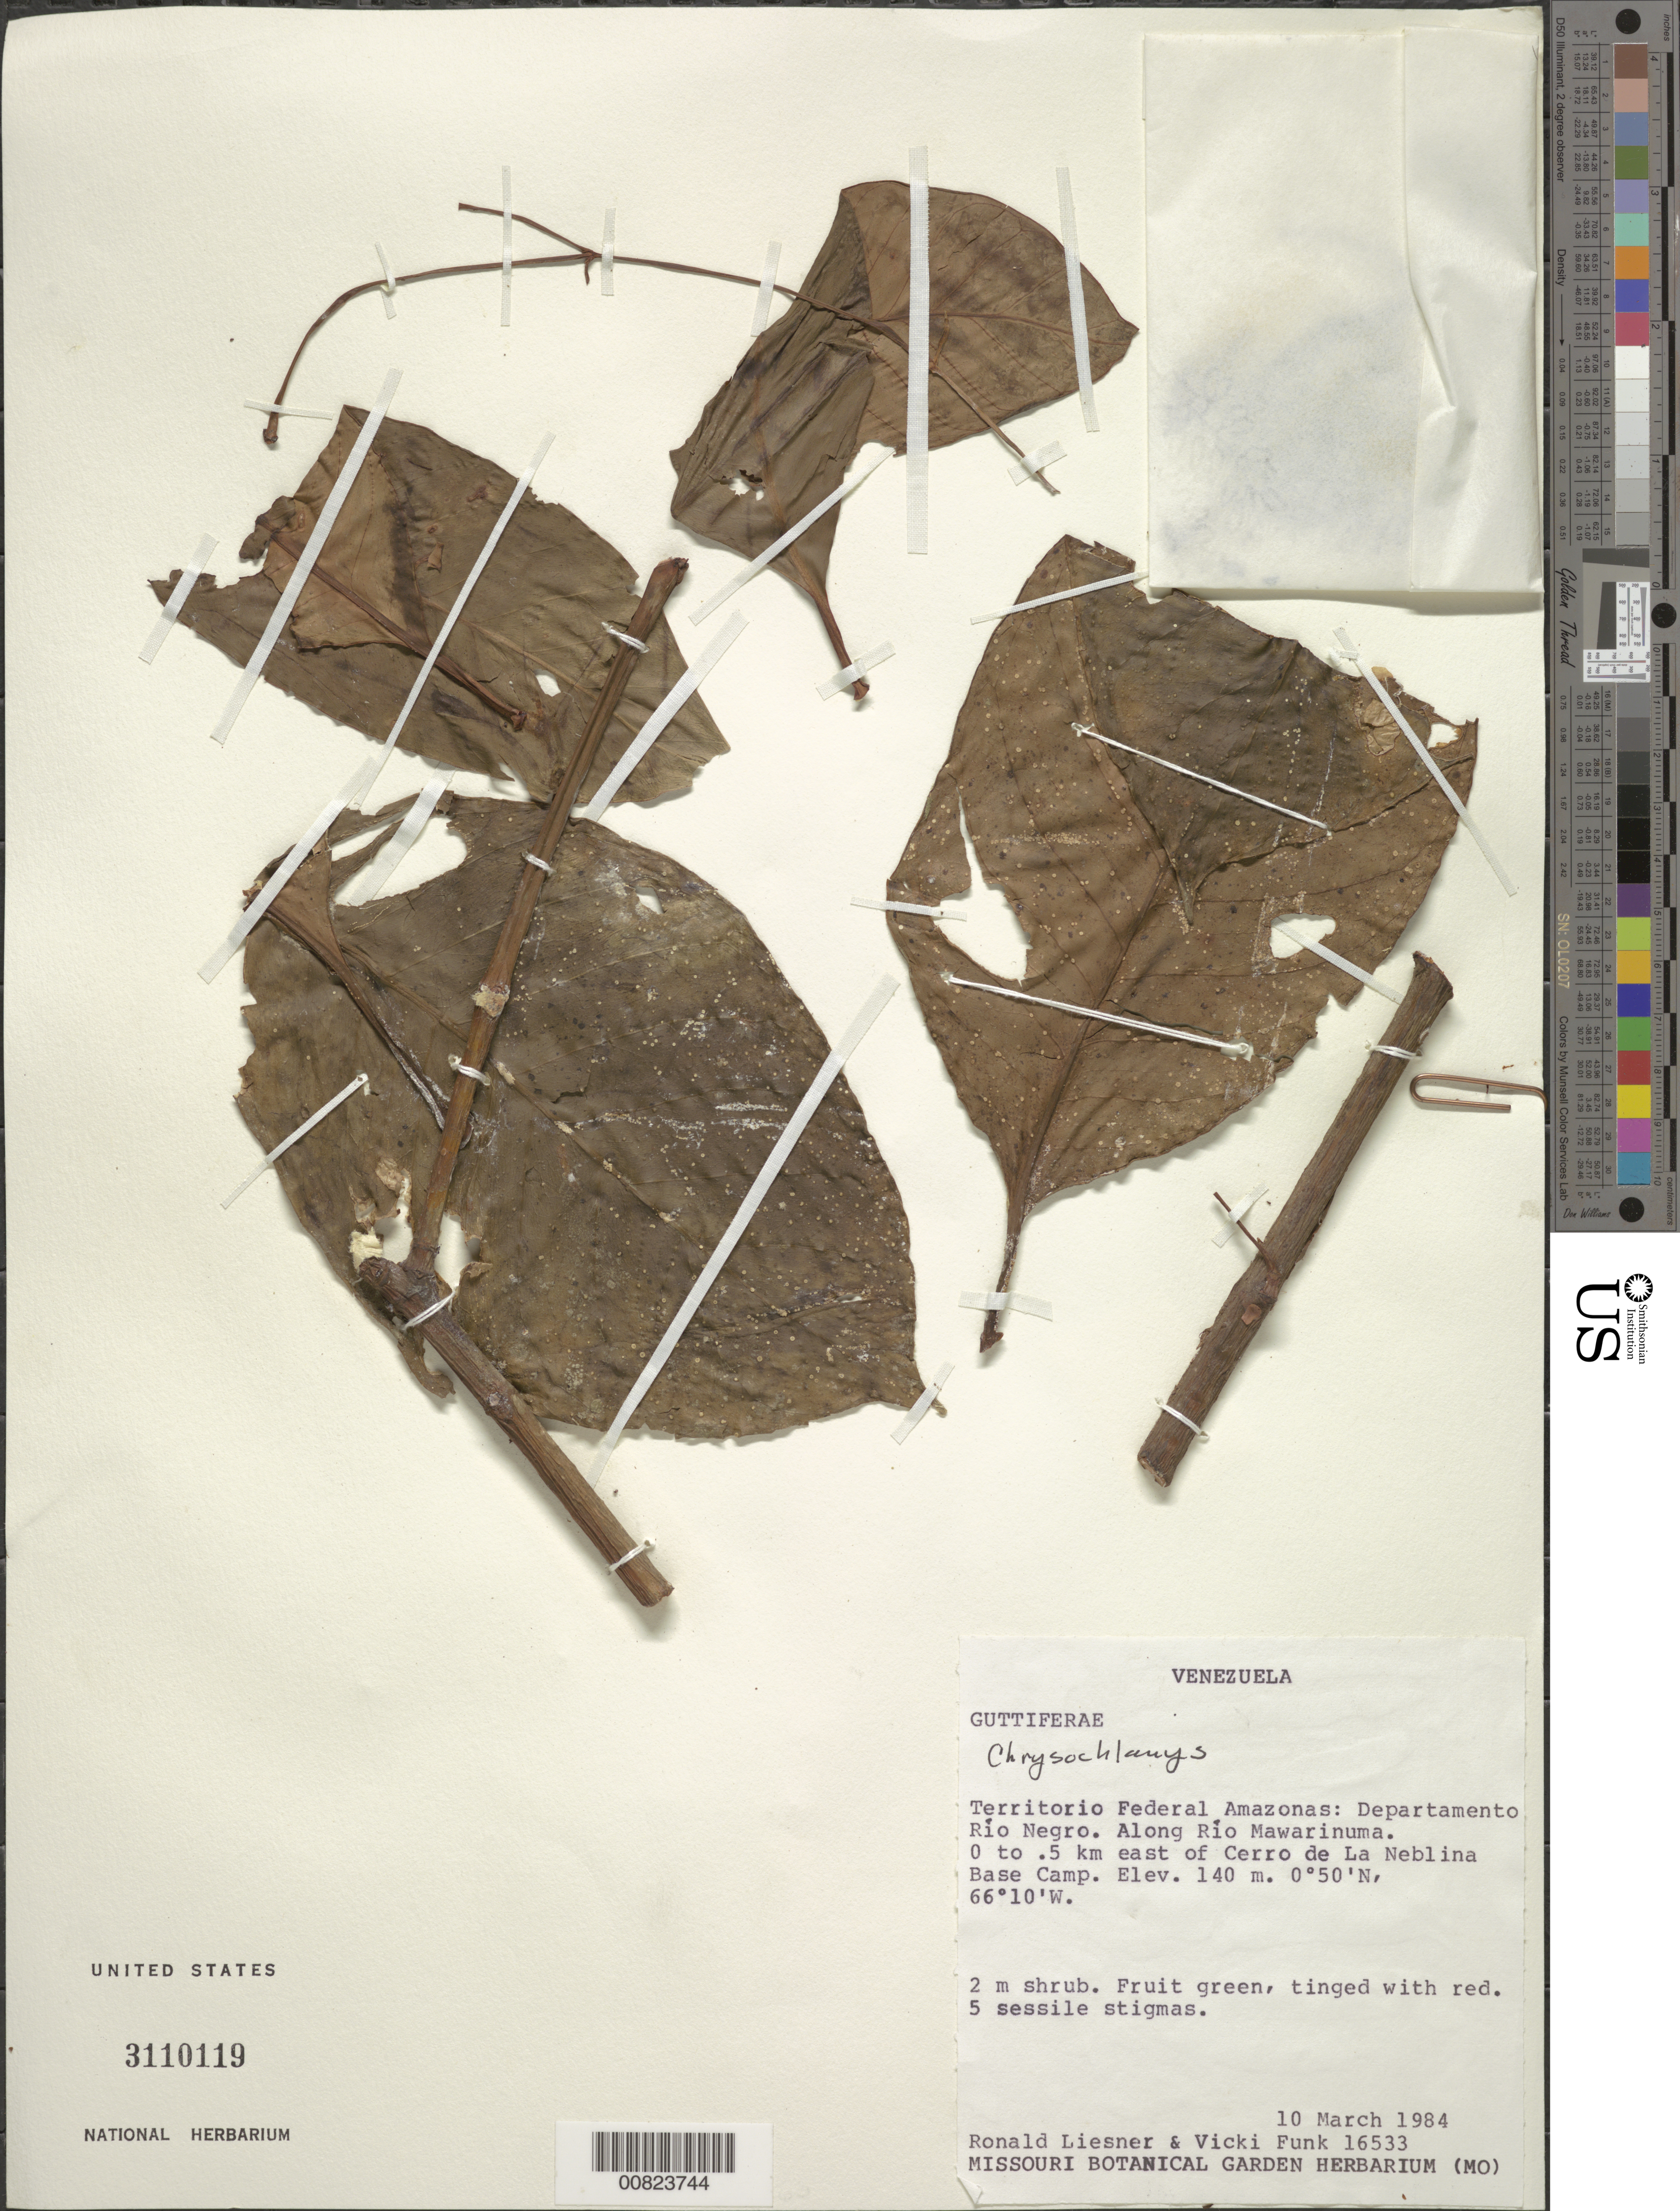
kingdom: Plantae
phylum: Tracheophyta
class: Magnoliopsida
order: Malpighiales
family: Clusiaceae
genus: Chrysochlamys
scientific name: Chrysochlamys sp.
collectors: R. L. Liesner & V. Funk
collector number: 16533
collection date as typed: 10-Mar-84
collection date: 1984-03-10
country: Venezuela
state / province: Amazonas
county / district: Río Negro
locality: Río Mawarinuma, 0 to 0.5 km east of Cerro de La Neblina Base Camp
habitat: Along river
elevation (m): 140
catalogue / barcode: US 3110119